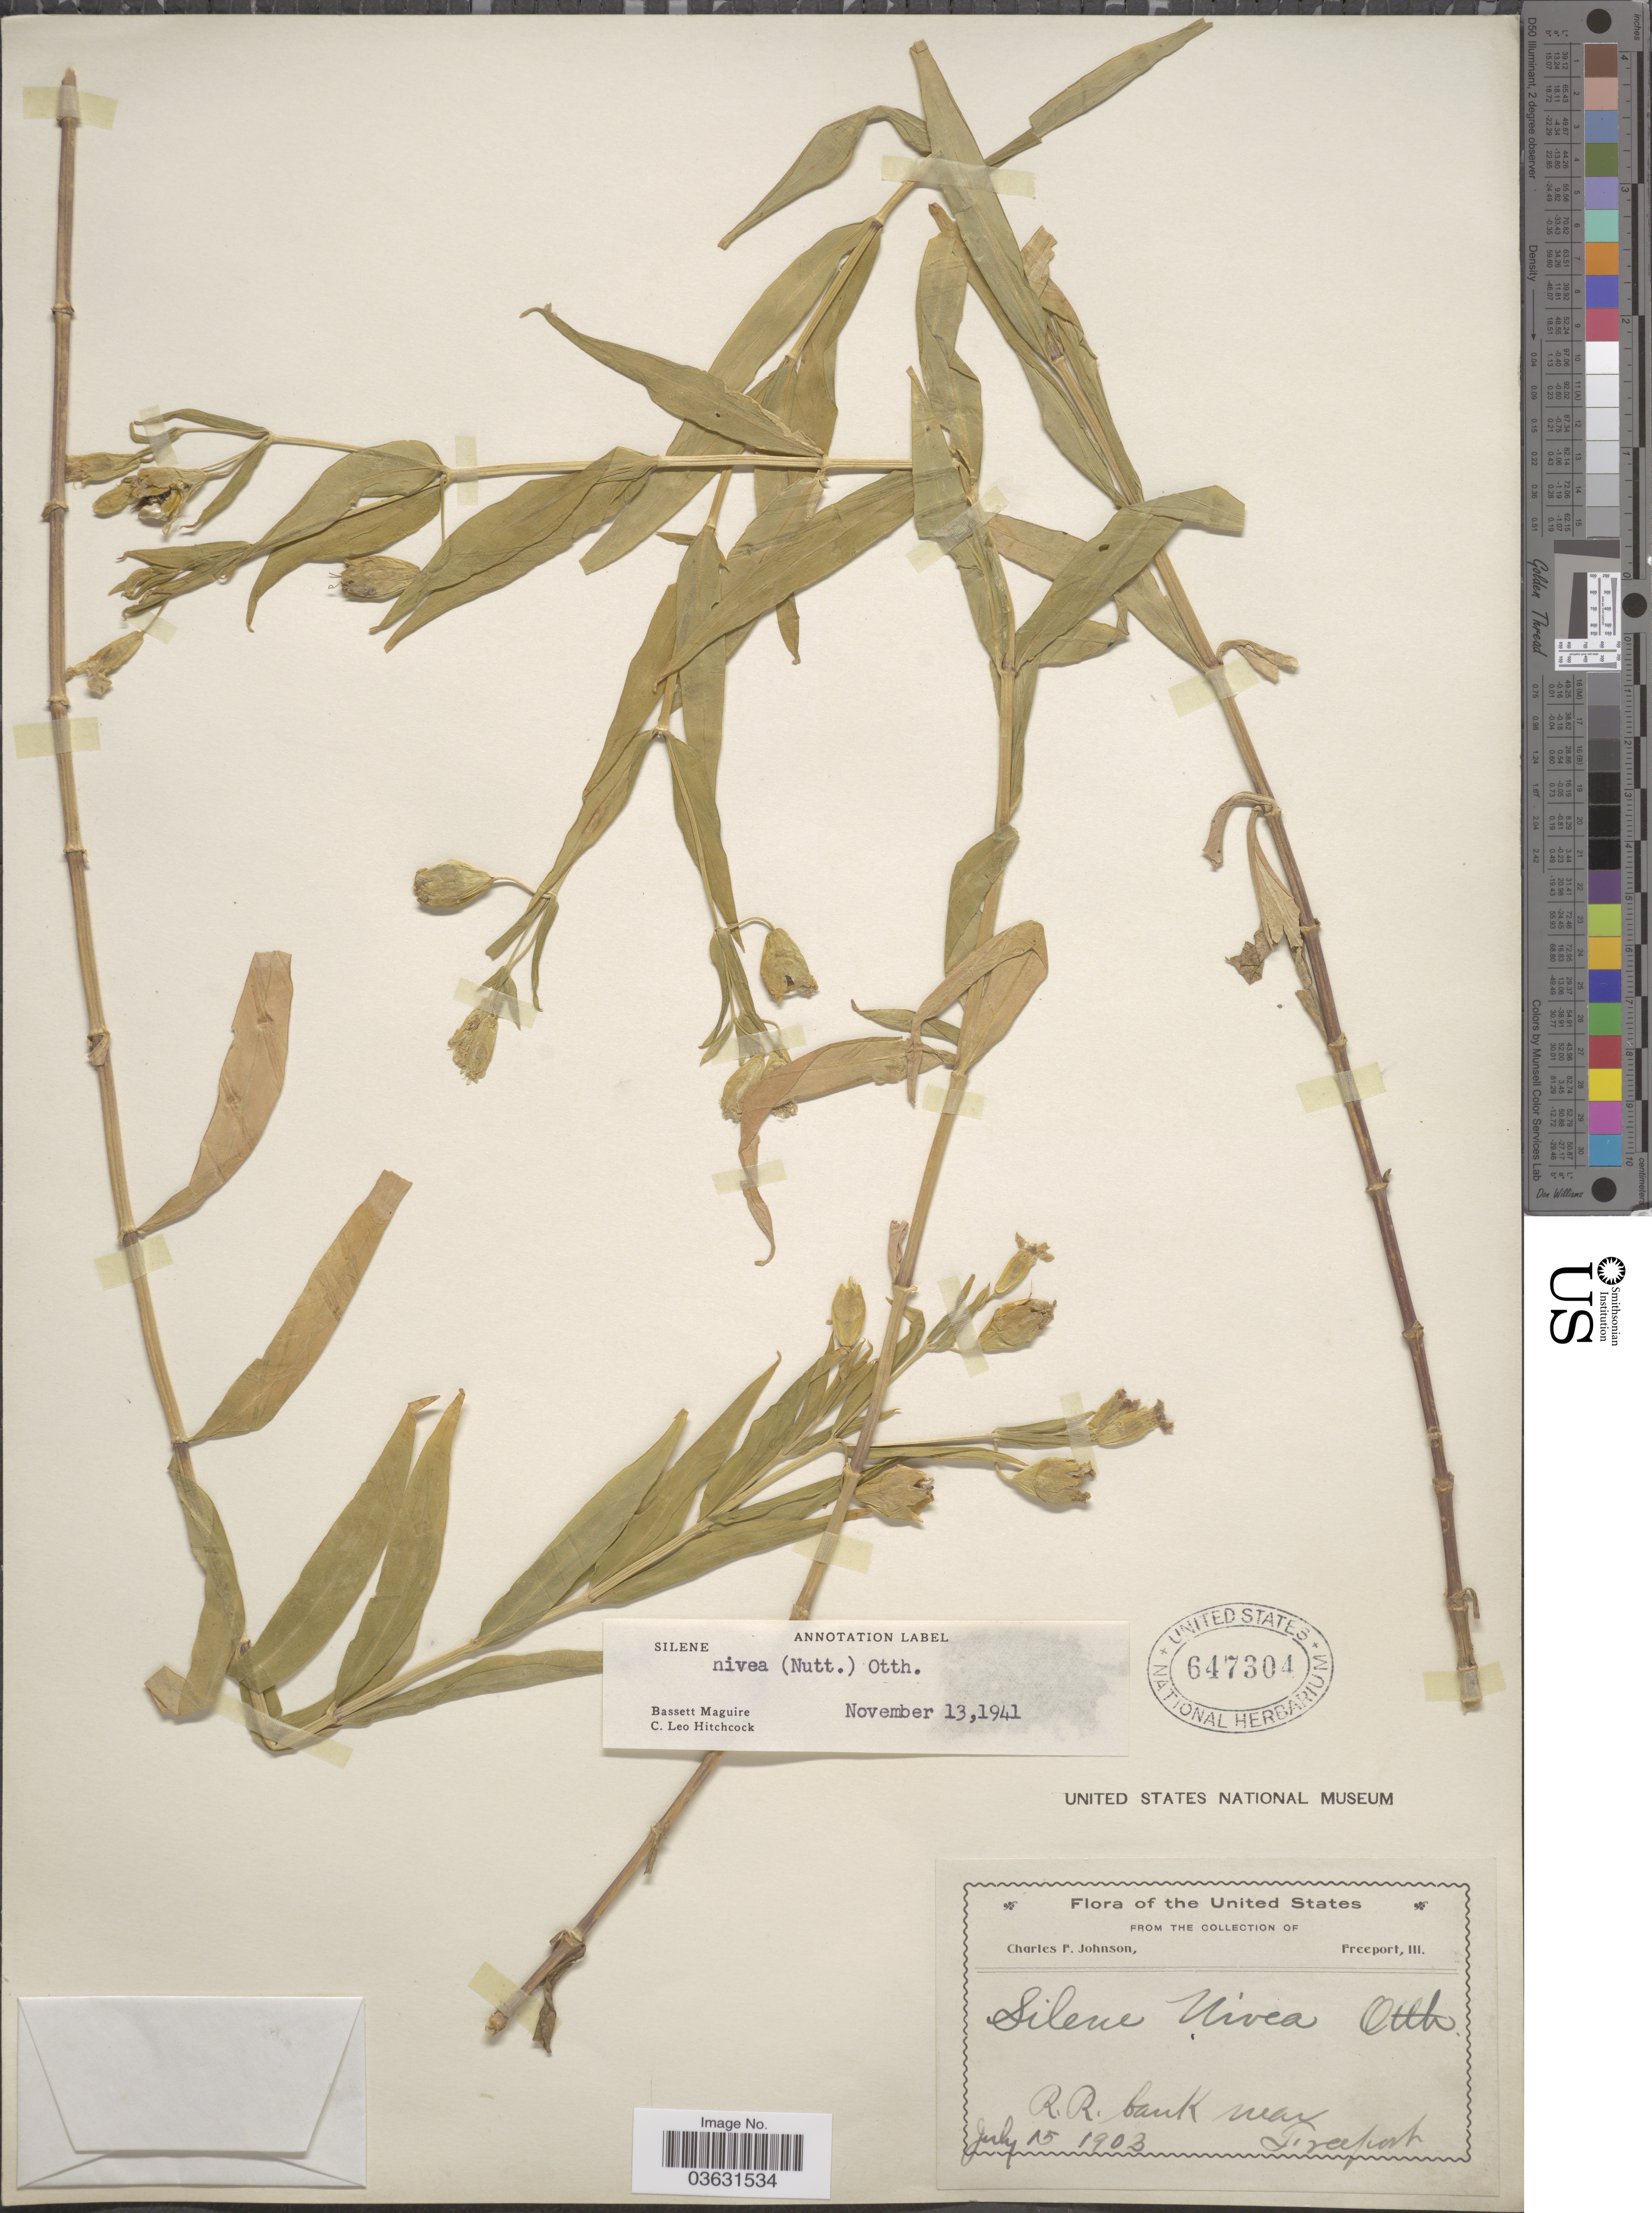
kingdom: Plantae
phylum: Tracheophyta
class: Magnoliopsida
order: Caryophyllales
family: Caryophyllaceae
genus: Silene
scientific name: Silene nivea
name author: (Nutt.) Muhl. ex DC.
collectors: C. F. Johnson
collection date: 1903-07-15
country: United States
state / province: Illinois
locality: R.R. bank near Freeport.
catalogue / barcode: US 647304